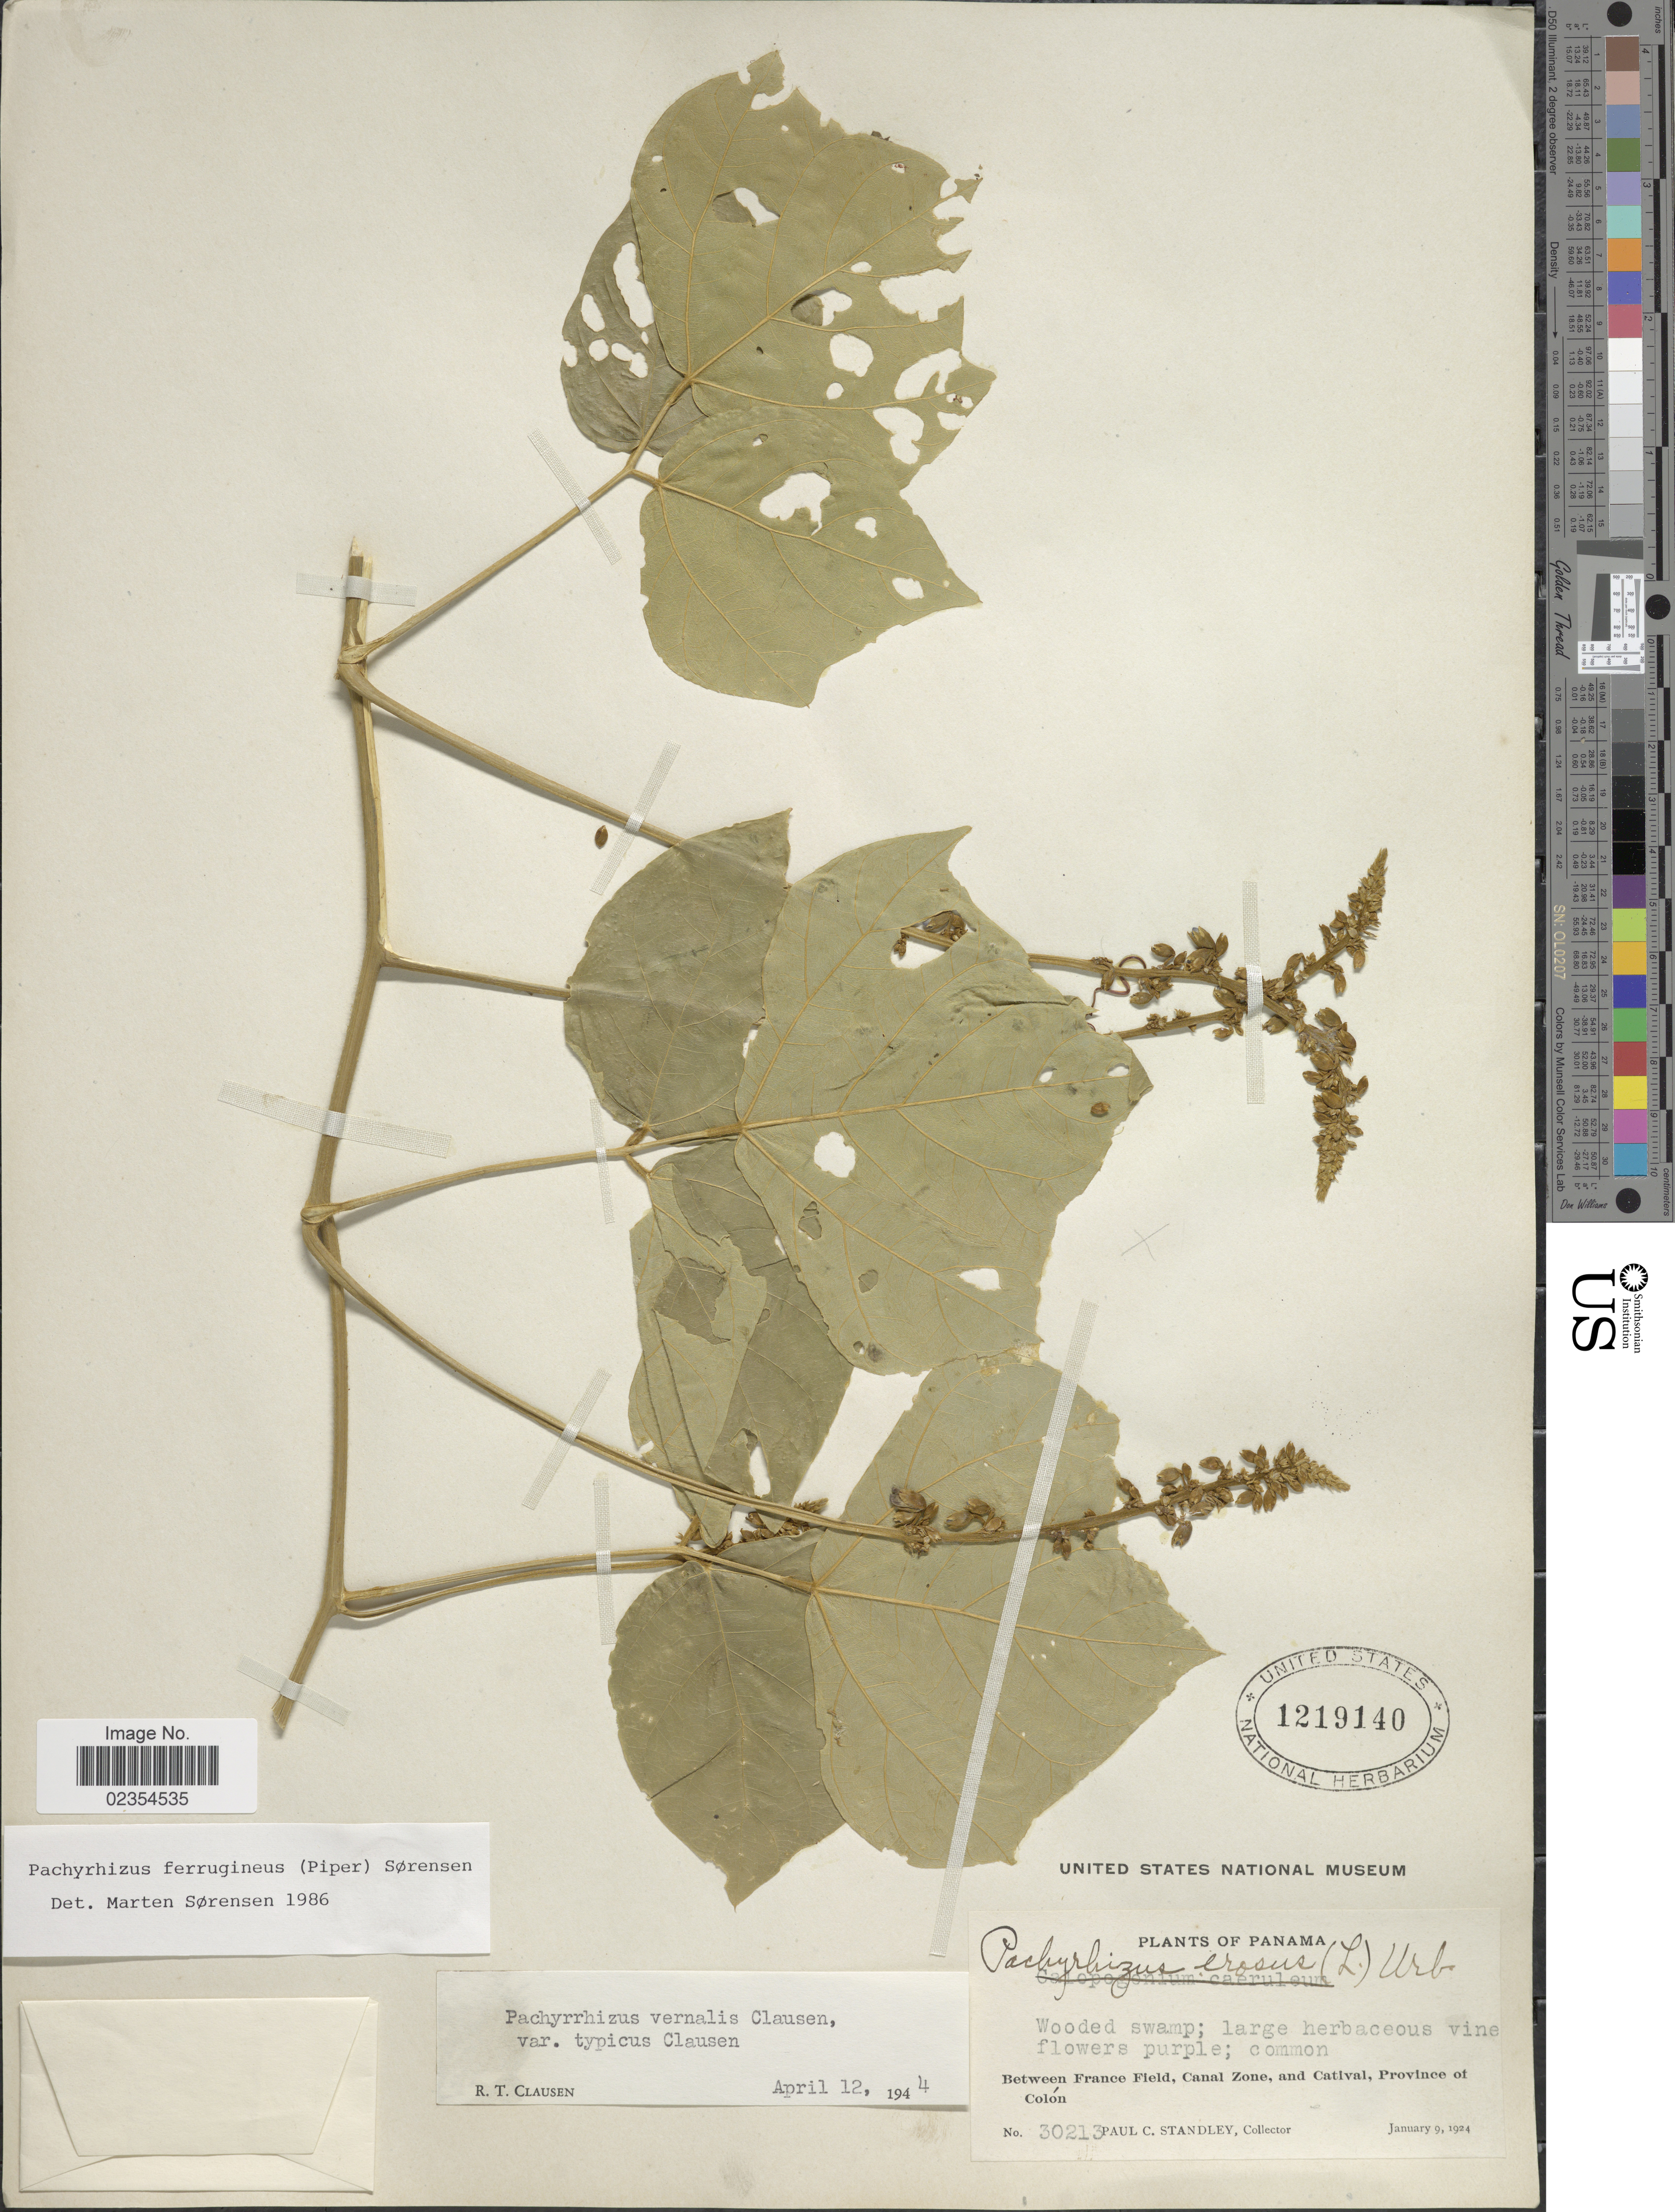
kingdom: Plantae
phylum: Tracheophyta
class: Magnoliopsida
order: Fabales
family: Fabaceae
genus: Pachyrhizus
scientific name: Pachyrhizus ferrugineus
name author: (Piper) M. Sørensen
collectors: P. C. Standley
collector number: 30213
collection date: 1924-01-09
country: Panama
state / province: Colón / Panamá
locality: Between France Field, Canal Zone, and Catival, Province of Colon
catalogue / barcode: US 1219140